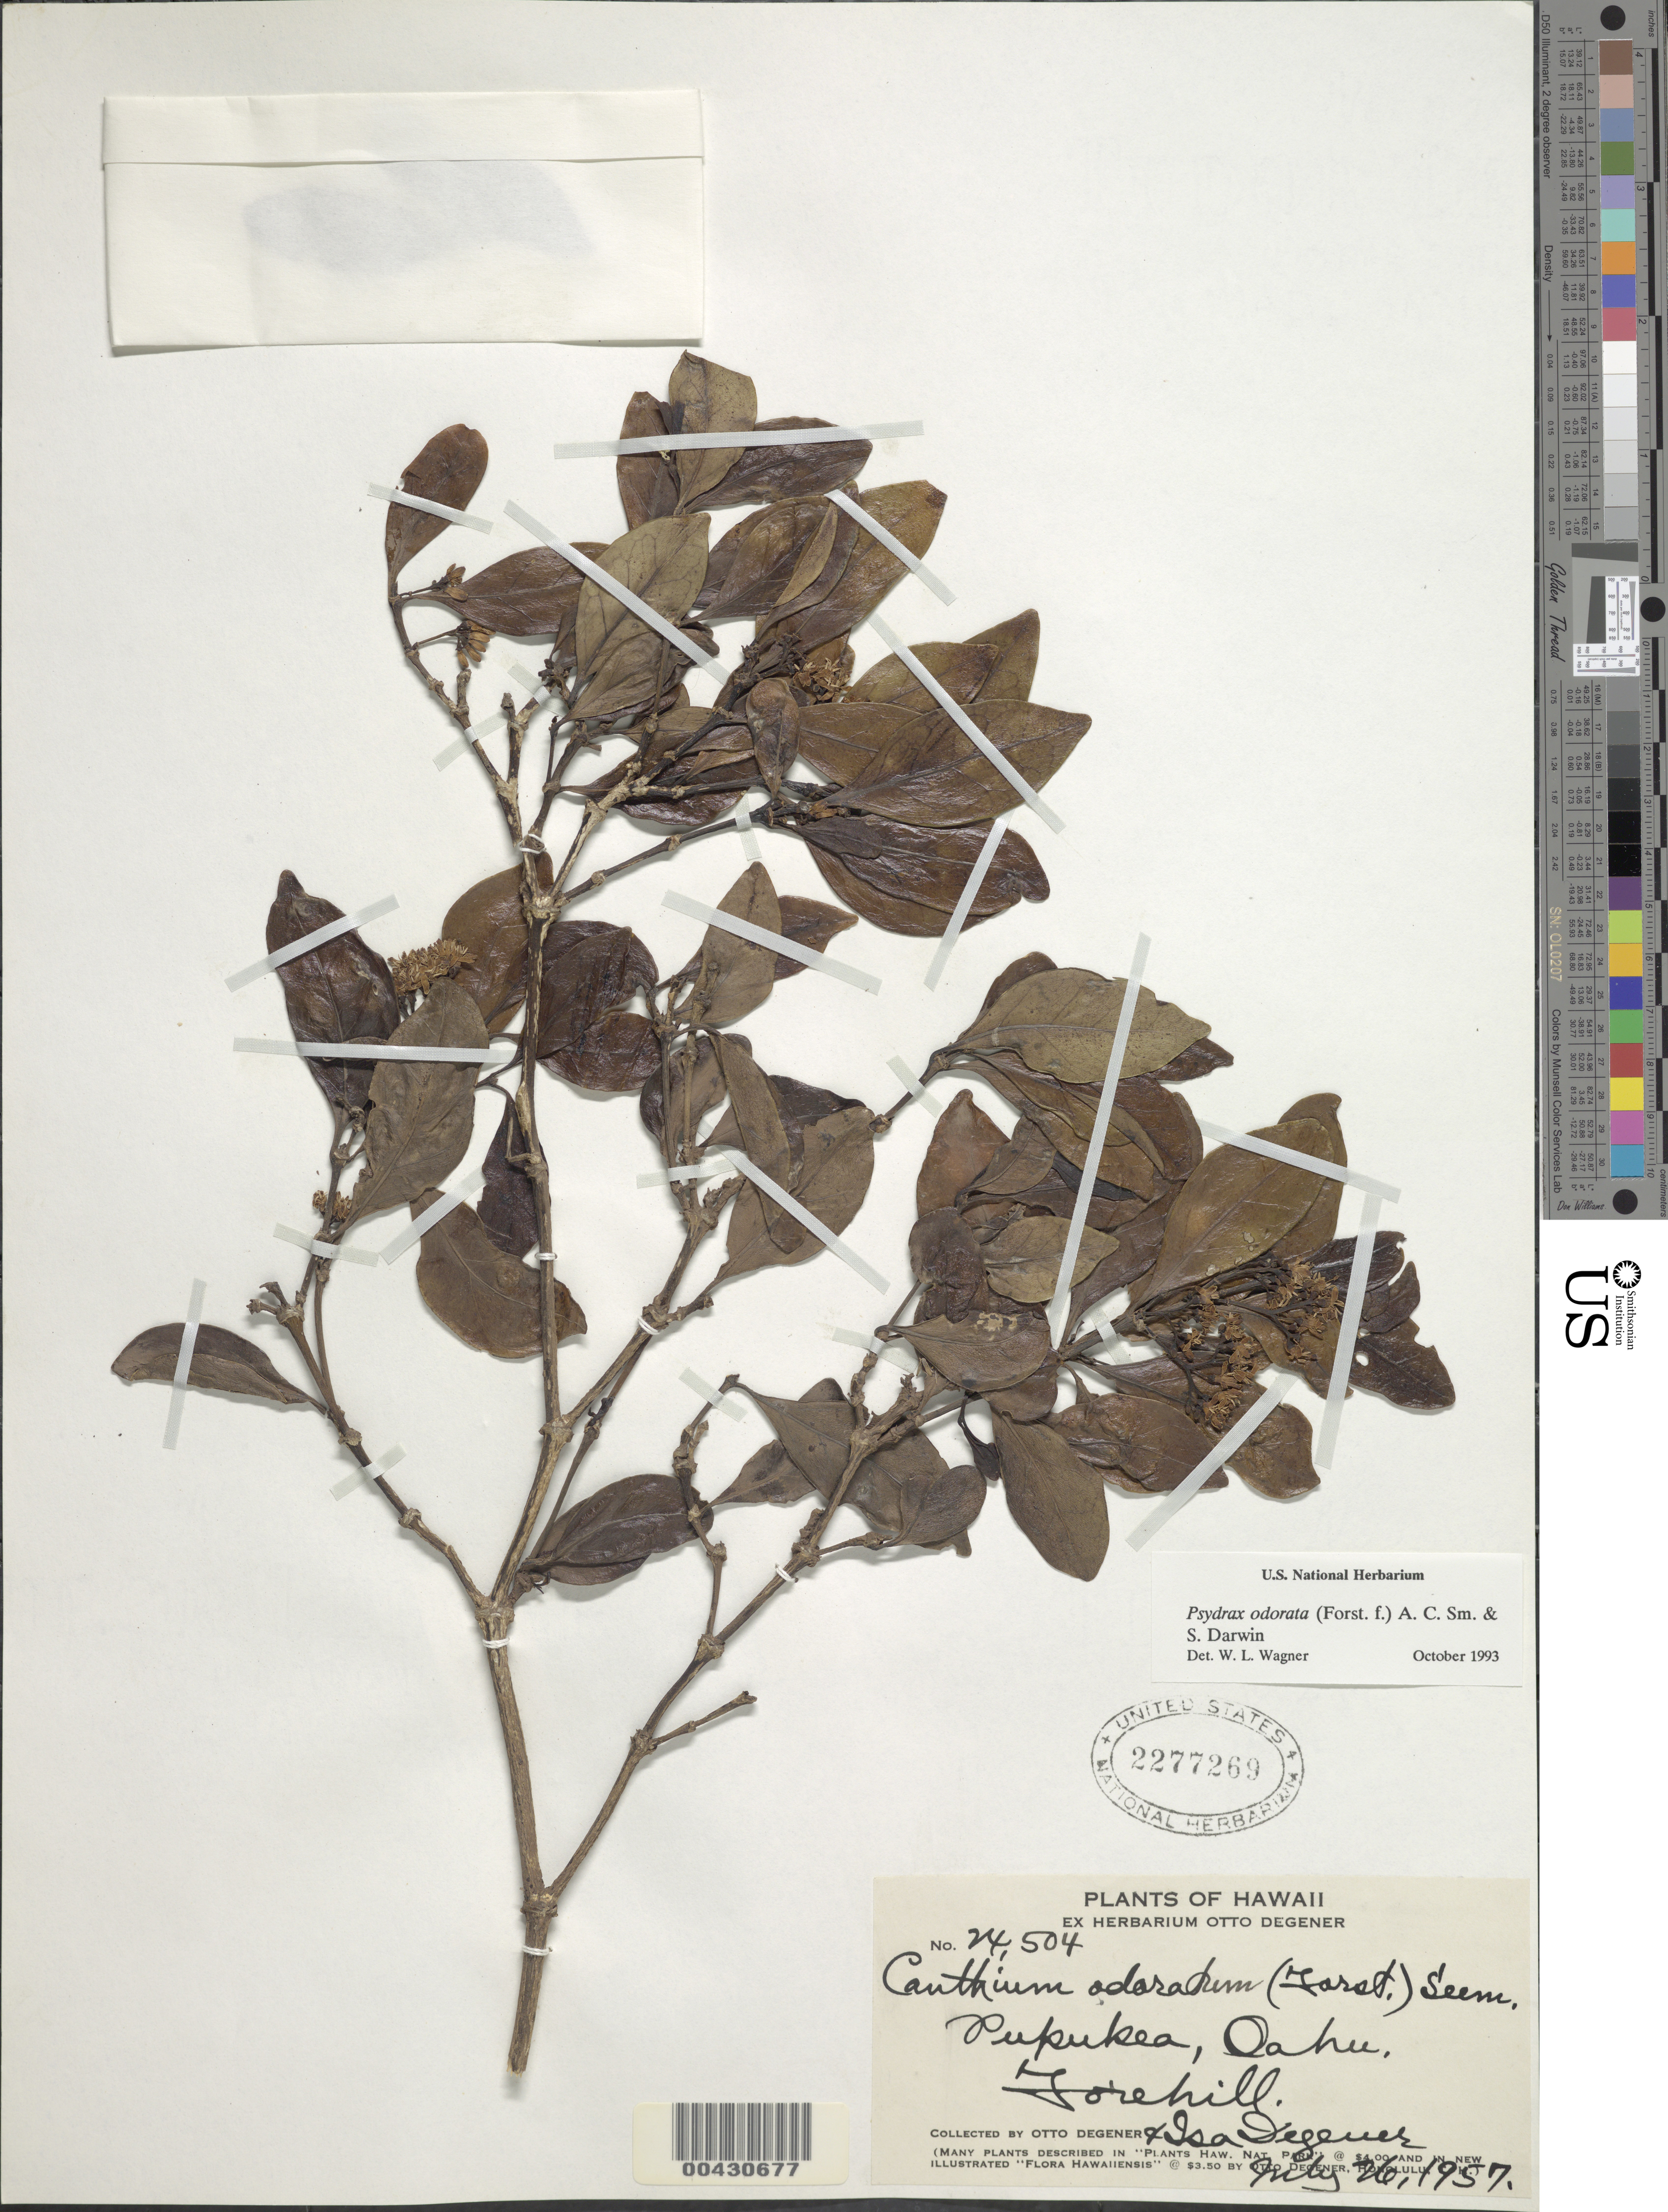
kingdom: Plantae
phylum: Tracheophyta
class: Magnoliopsida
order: Gentianales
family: Rubiaceae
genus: Psydrax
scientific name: Psydrax odorata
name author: (G. Forst.) A.C. Sm. & S.P. Darwin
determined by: Wagner, W. L., (BOT), Smithsonian Institution - National Museum of Natural History (UNITED STATES)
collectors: O. Degener & I. Degener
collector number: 24504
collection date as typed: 26 Jul 1957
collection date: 1957-07-26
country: United States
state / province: Hawaii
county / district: Honolulu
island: Oahu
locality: Pupukea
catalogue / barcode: US 2277269